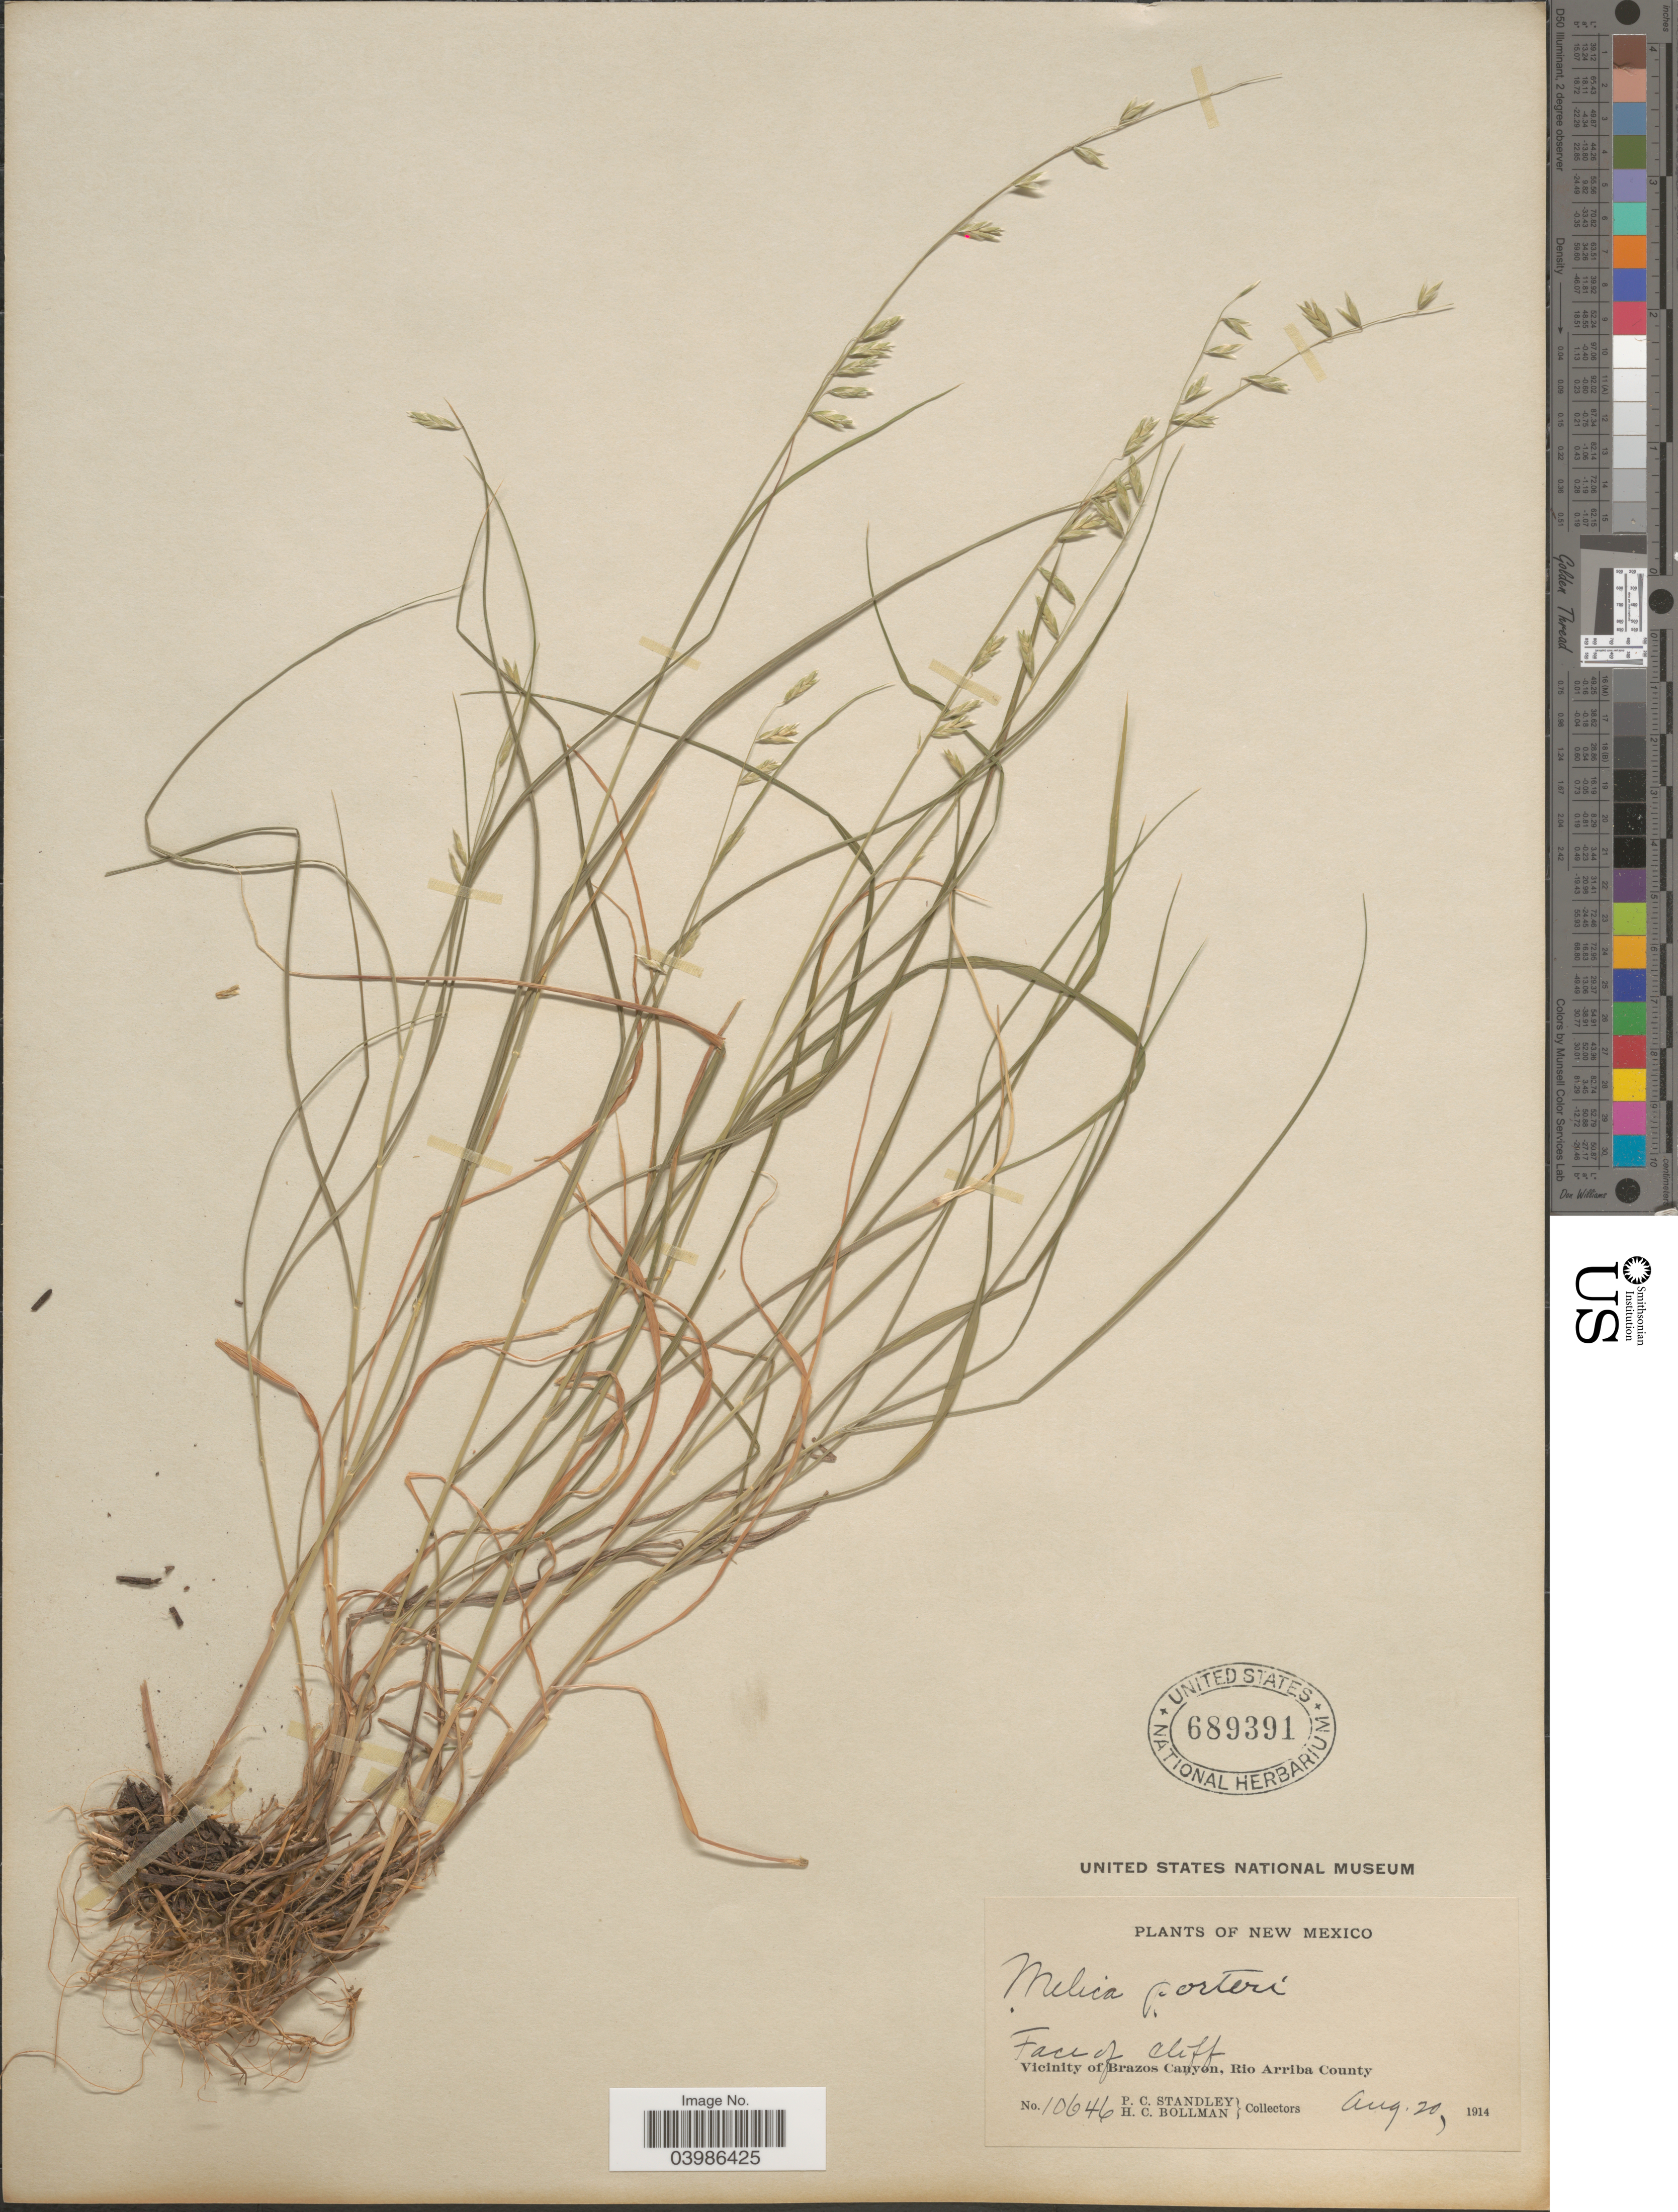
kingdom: Plantae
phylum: Tracheophyta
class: Liliopsida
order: Poales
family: Poaceae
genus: Melica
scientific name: Melica porteri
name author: Scribn.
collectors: P. C. Standley & H. C. Bollman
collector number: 10646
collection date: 1914-08-20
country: United States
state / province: New Mexico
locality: Face of cliff. Vicinity of Brazos Canyon, Rio Arriba County.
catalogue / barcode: US 689391